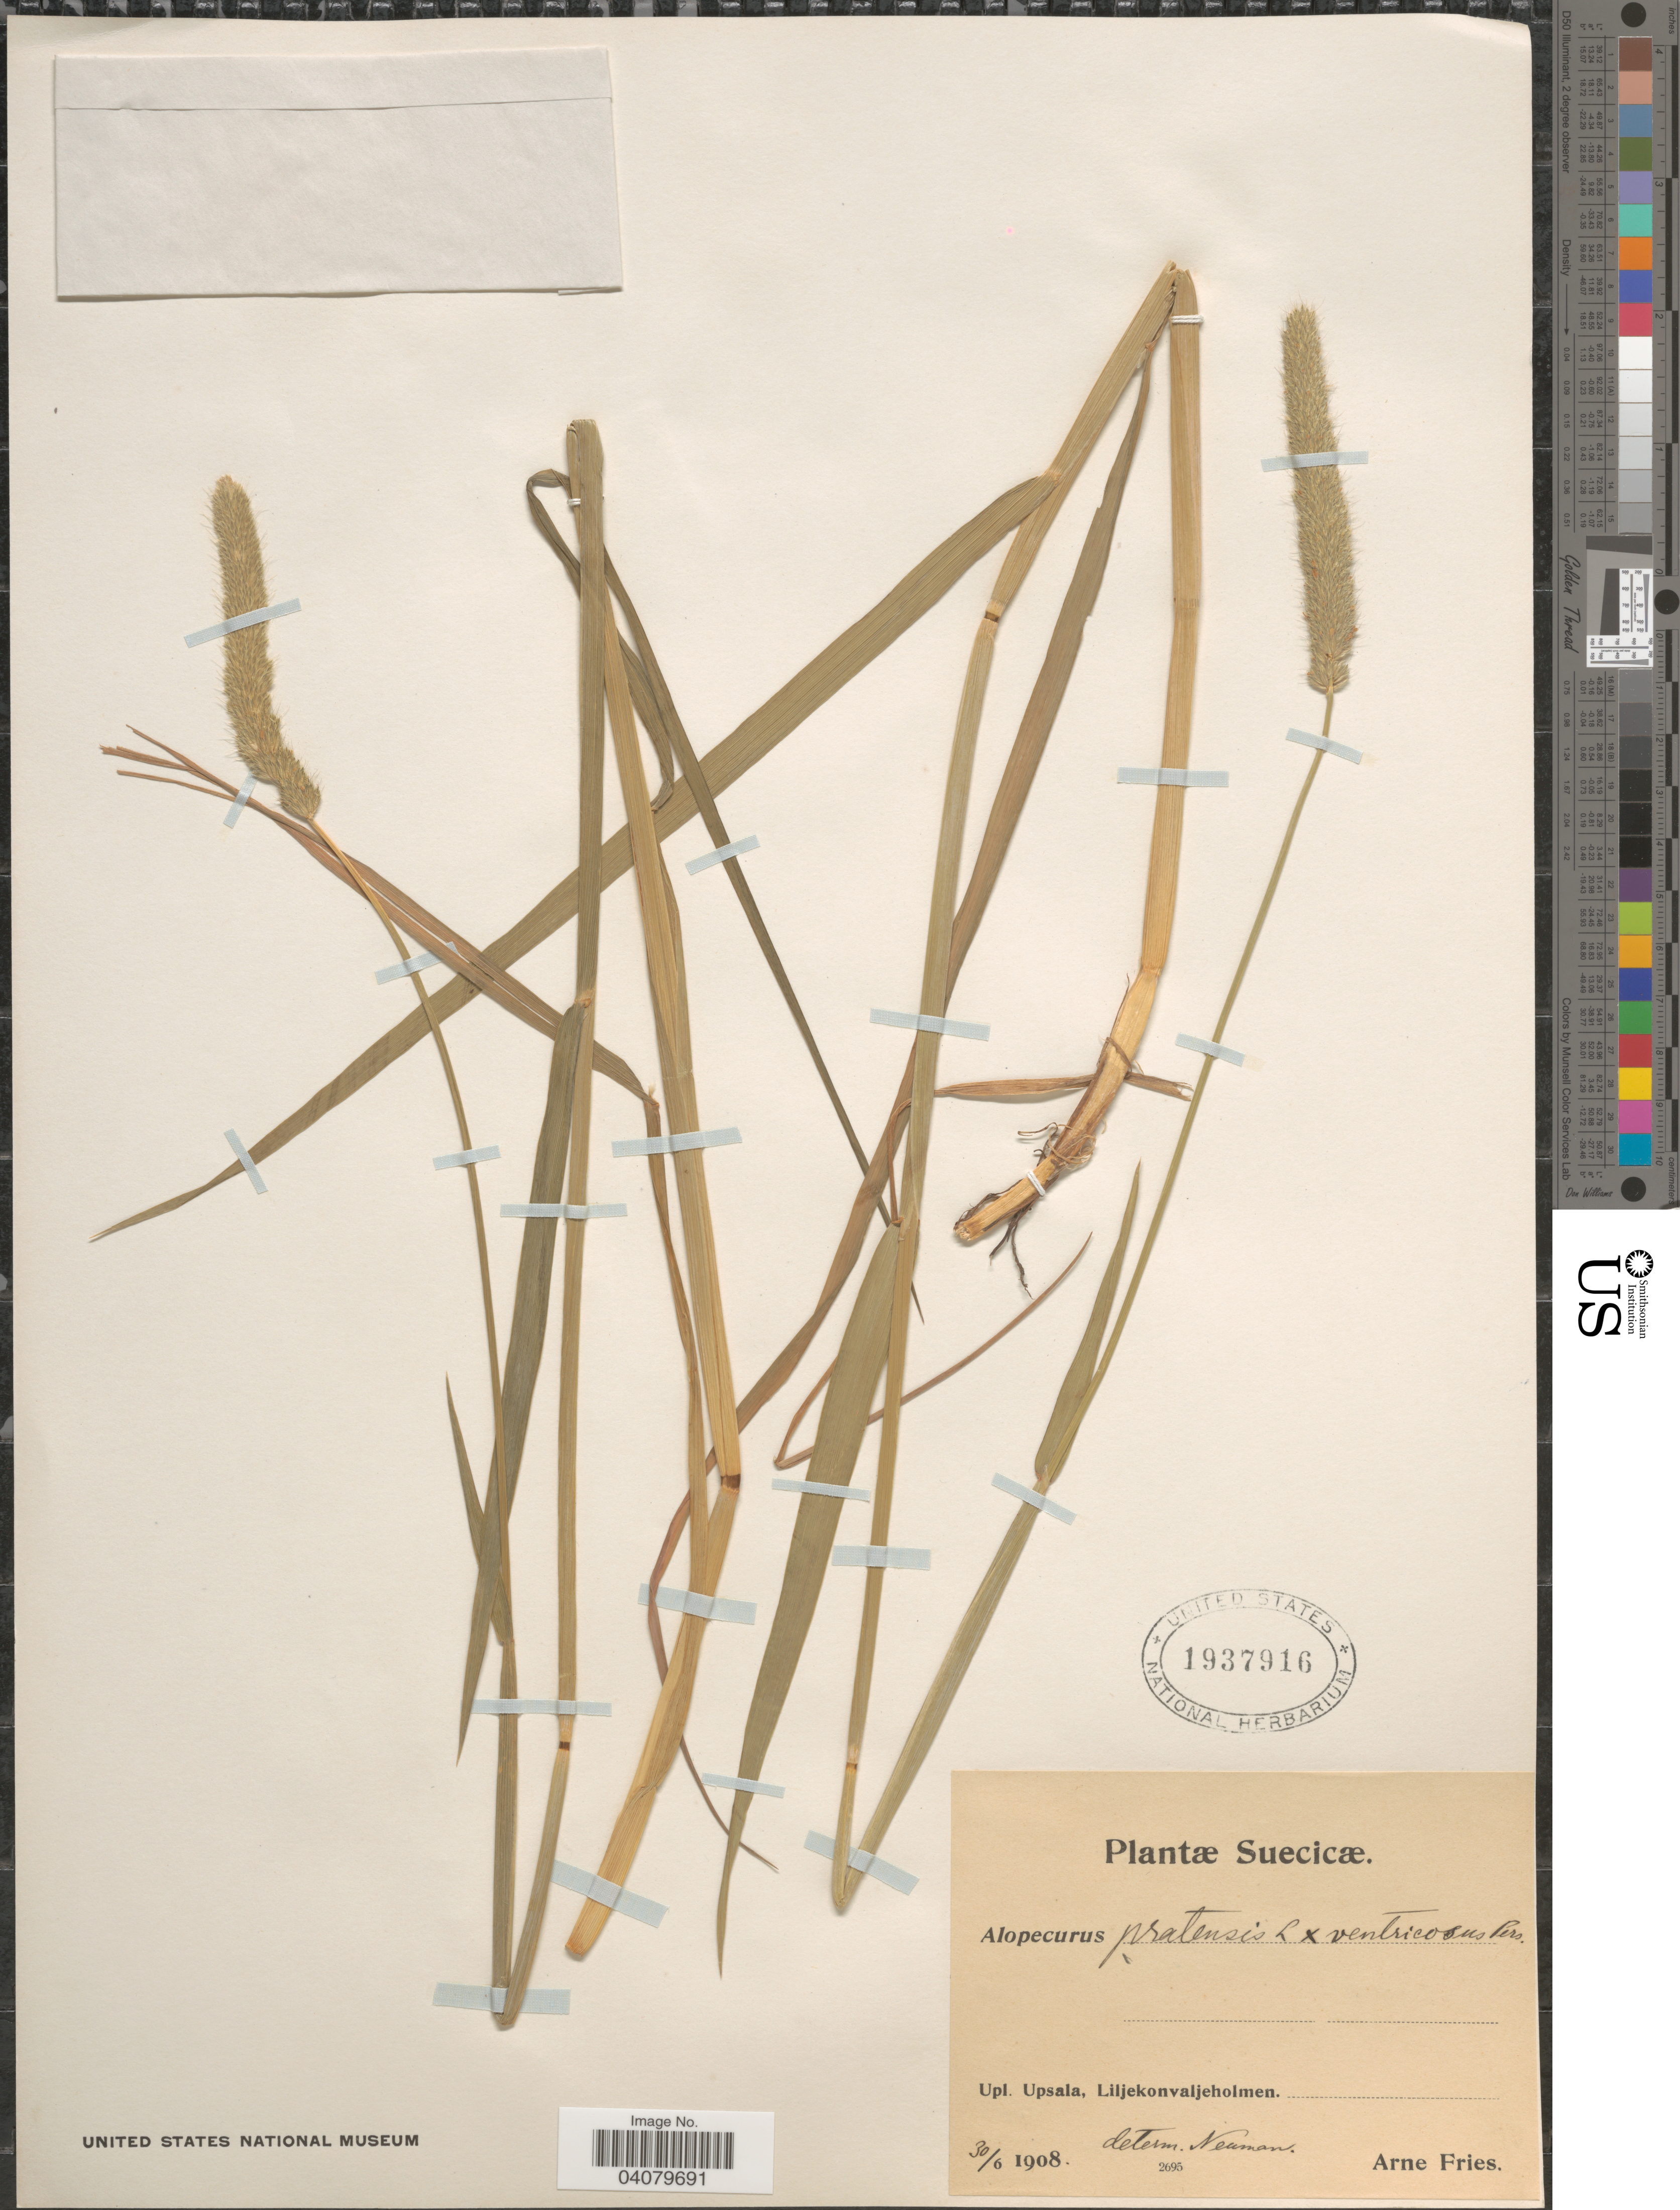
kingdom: Plantae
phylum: Tracheophyta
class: Liliopsida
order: Poales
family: Poaceae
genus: Alopecurus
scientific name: Alopecurus sp.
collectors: E. A. Fries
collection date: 1908-06-30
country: Sweden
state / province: Uppsala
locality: Suecicæ. Upl. Upsala, Liljekonvaljeholmen.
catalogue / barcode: US 1937916